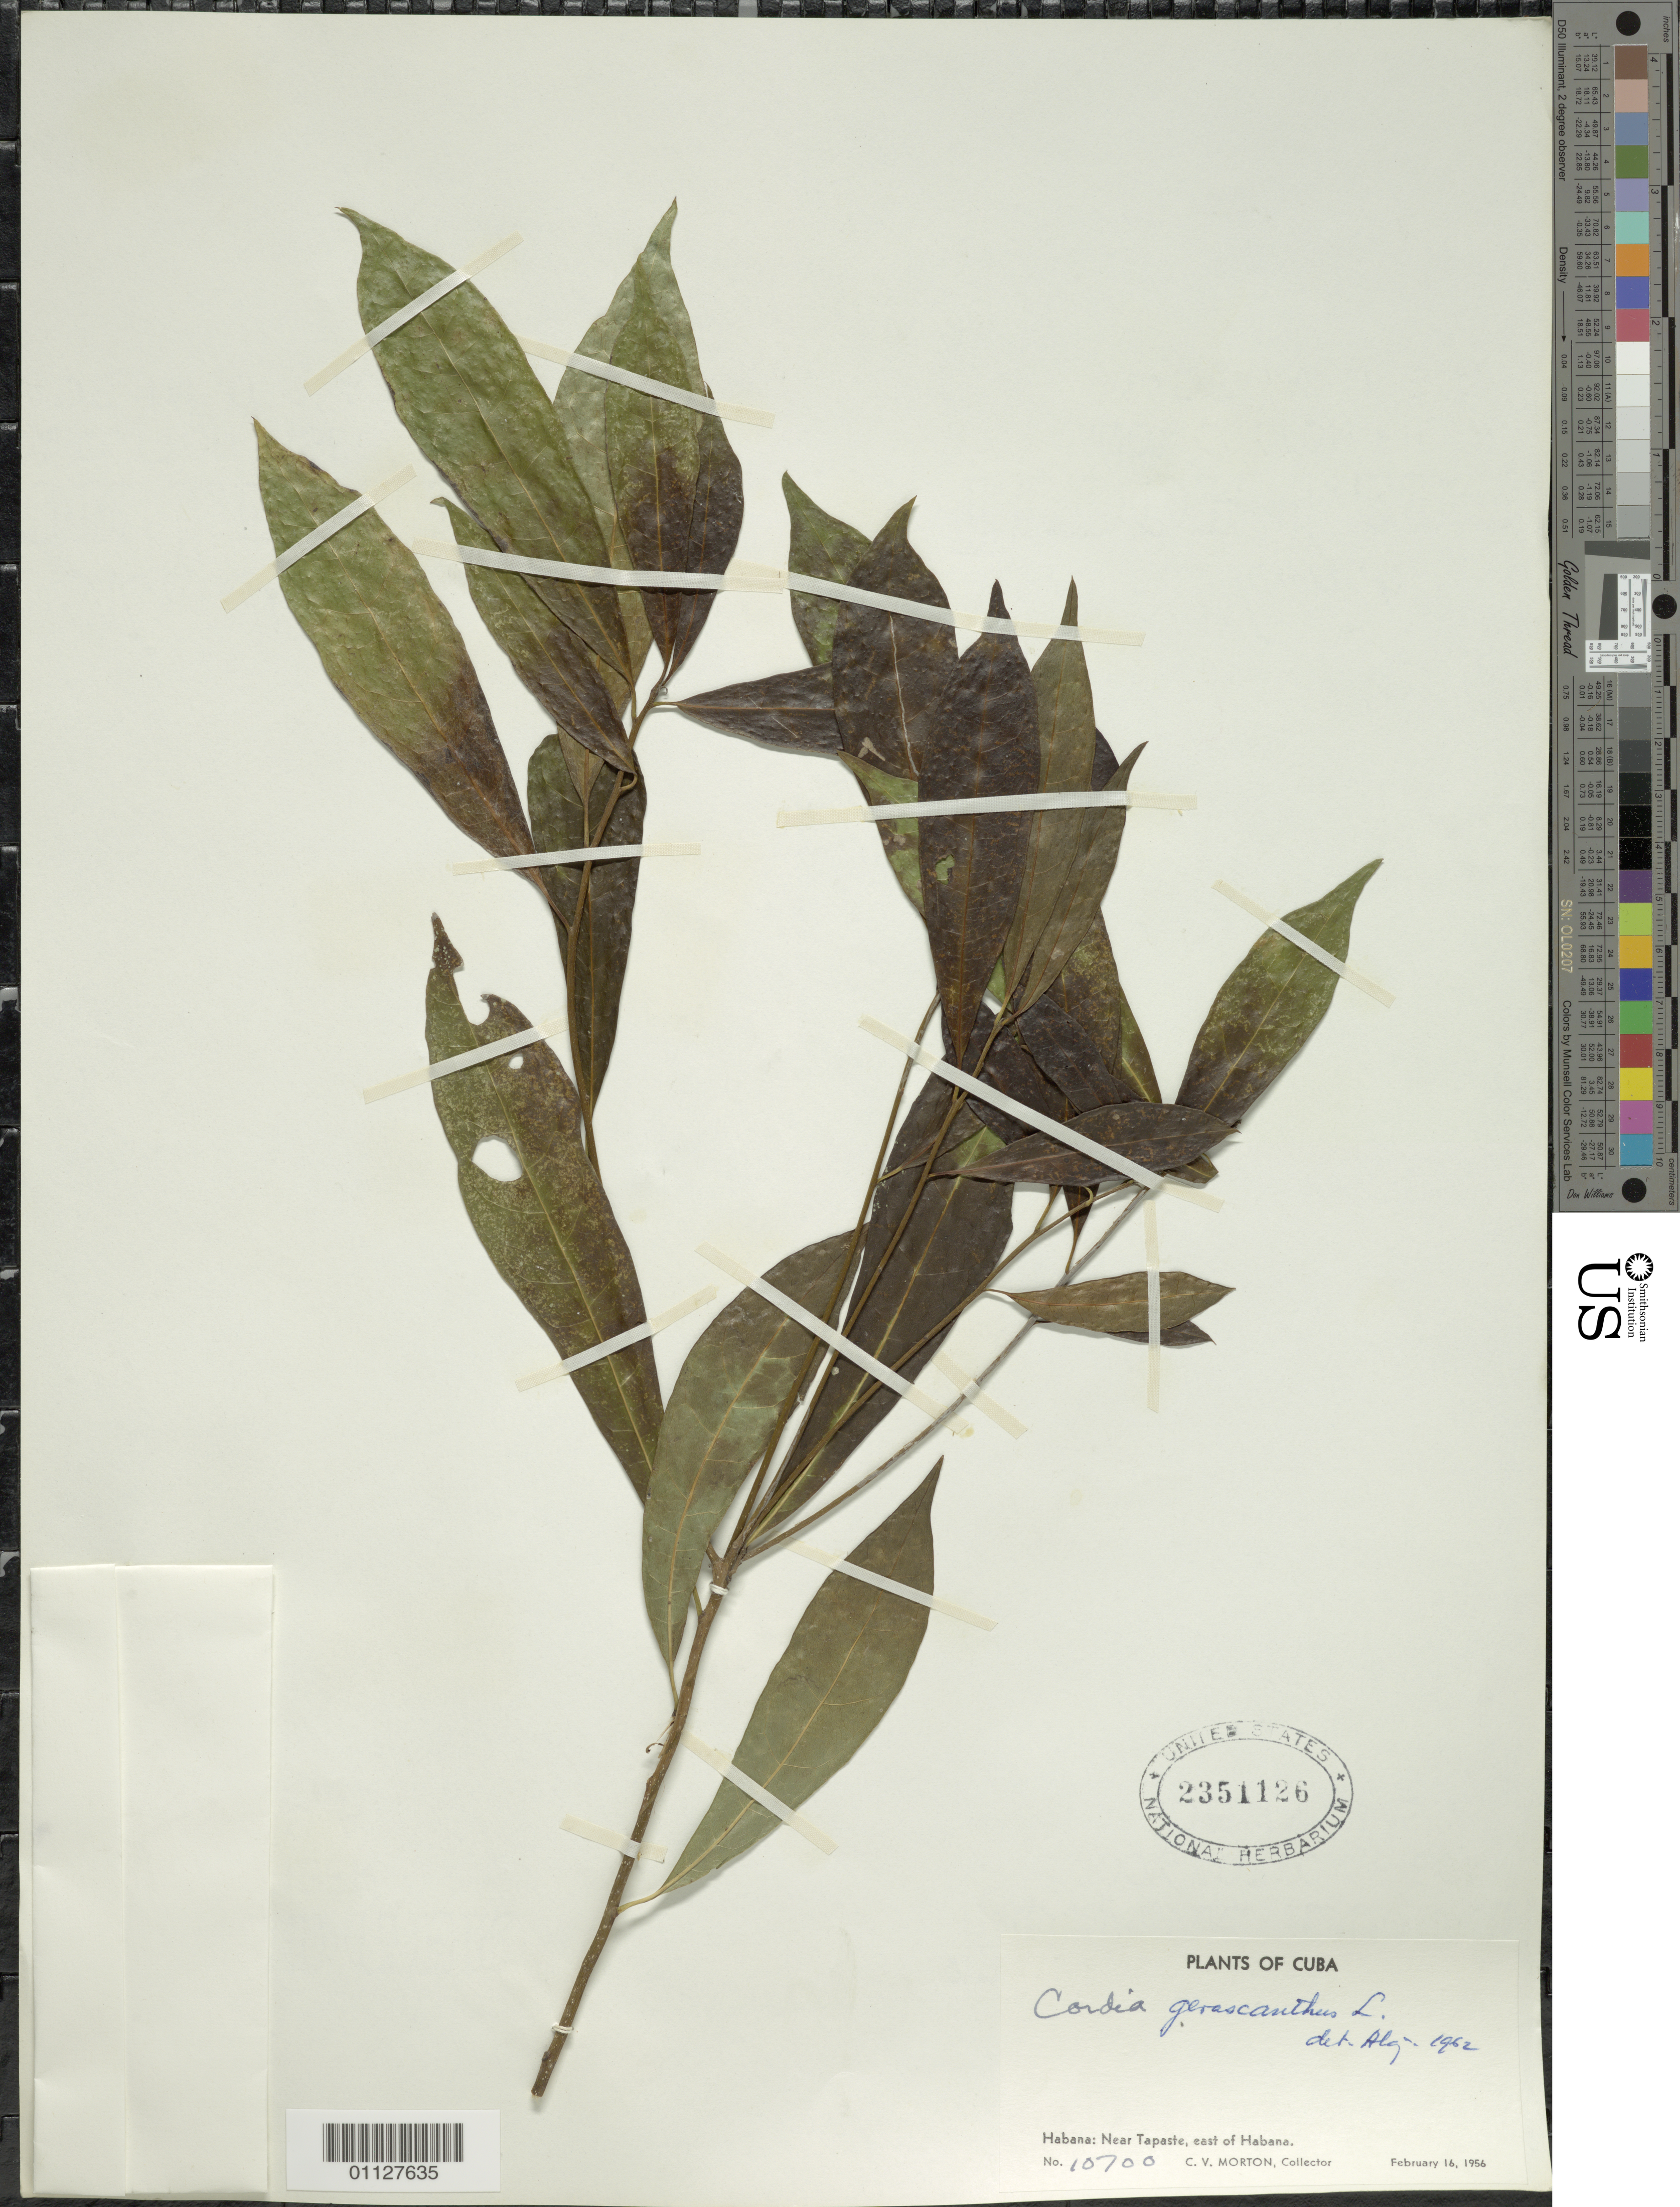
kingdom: Plantae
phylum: Tracheophyta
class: Magnoliopsida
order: Boraginales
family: Cordiaceae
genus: Cordia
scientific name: Cordia gerascanthus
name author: L.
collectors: C. V. Morton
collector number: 10700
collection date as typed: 16 Feb 1956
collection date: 1956-02-16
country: Cuba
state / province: La Habana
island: Cuba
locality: Near Tapaste, E of Habana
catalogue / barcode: US 2351126